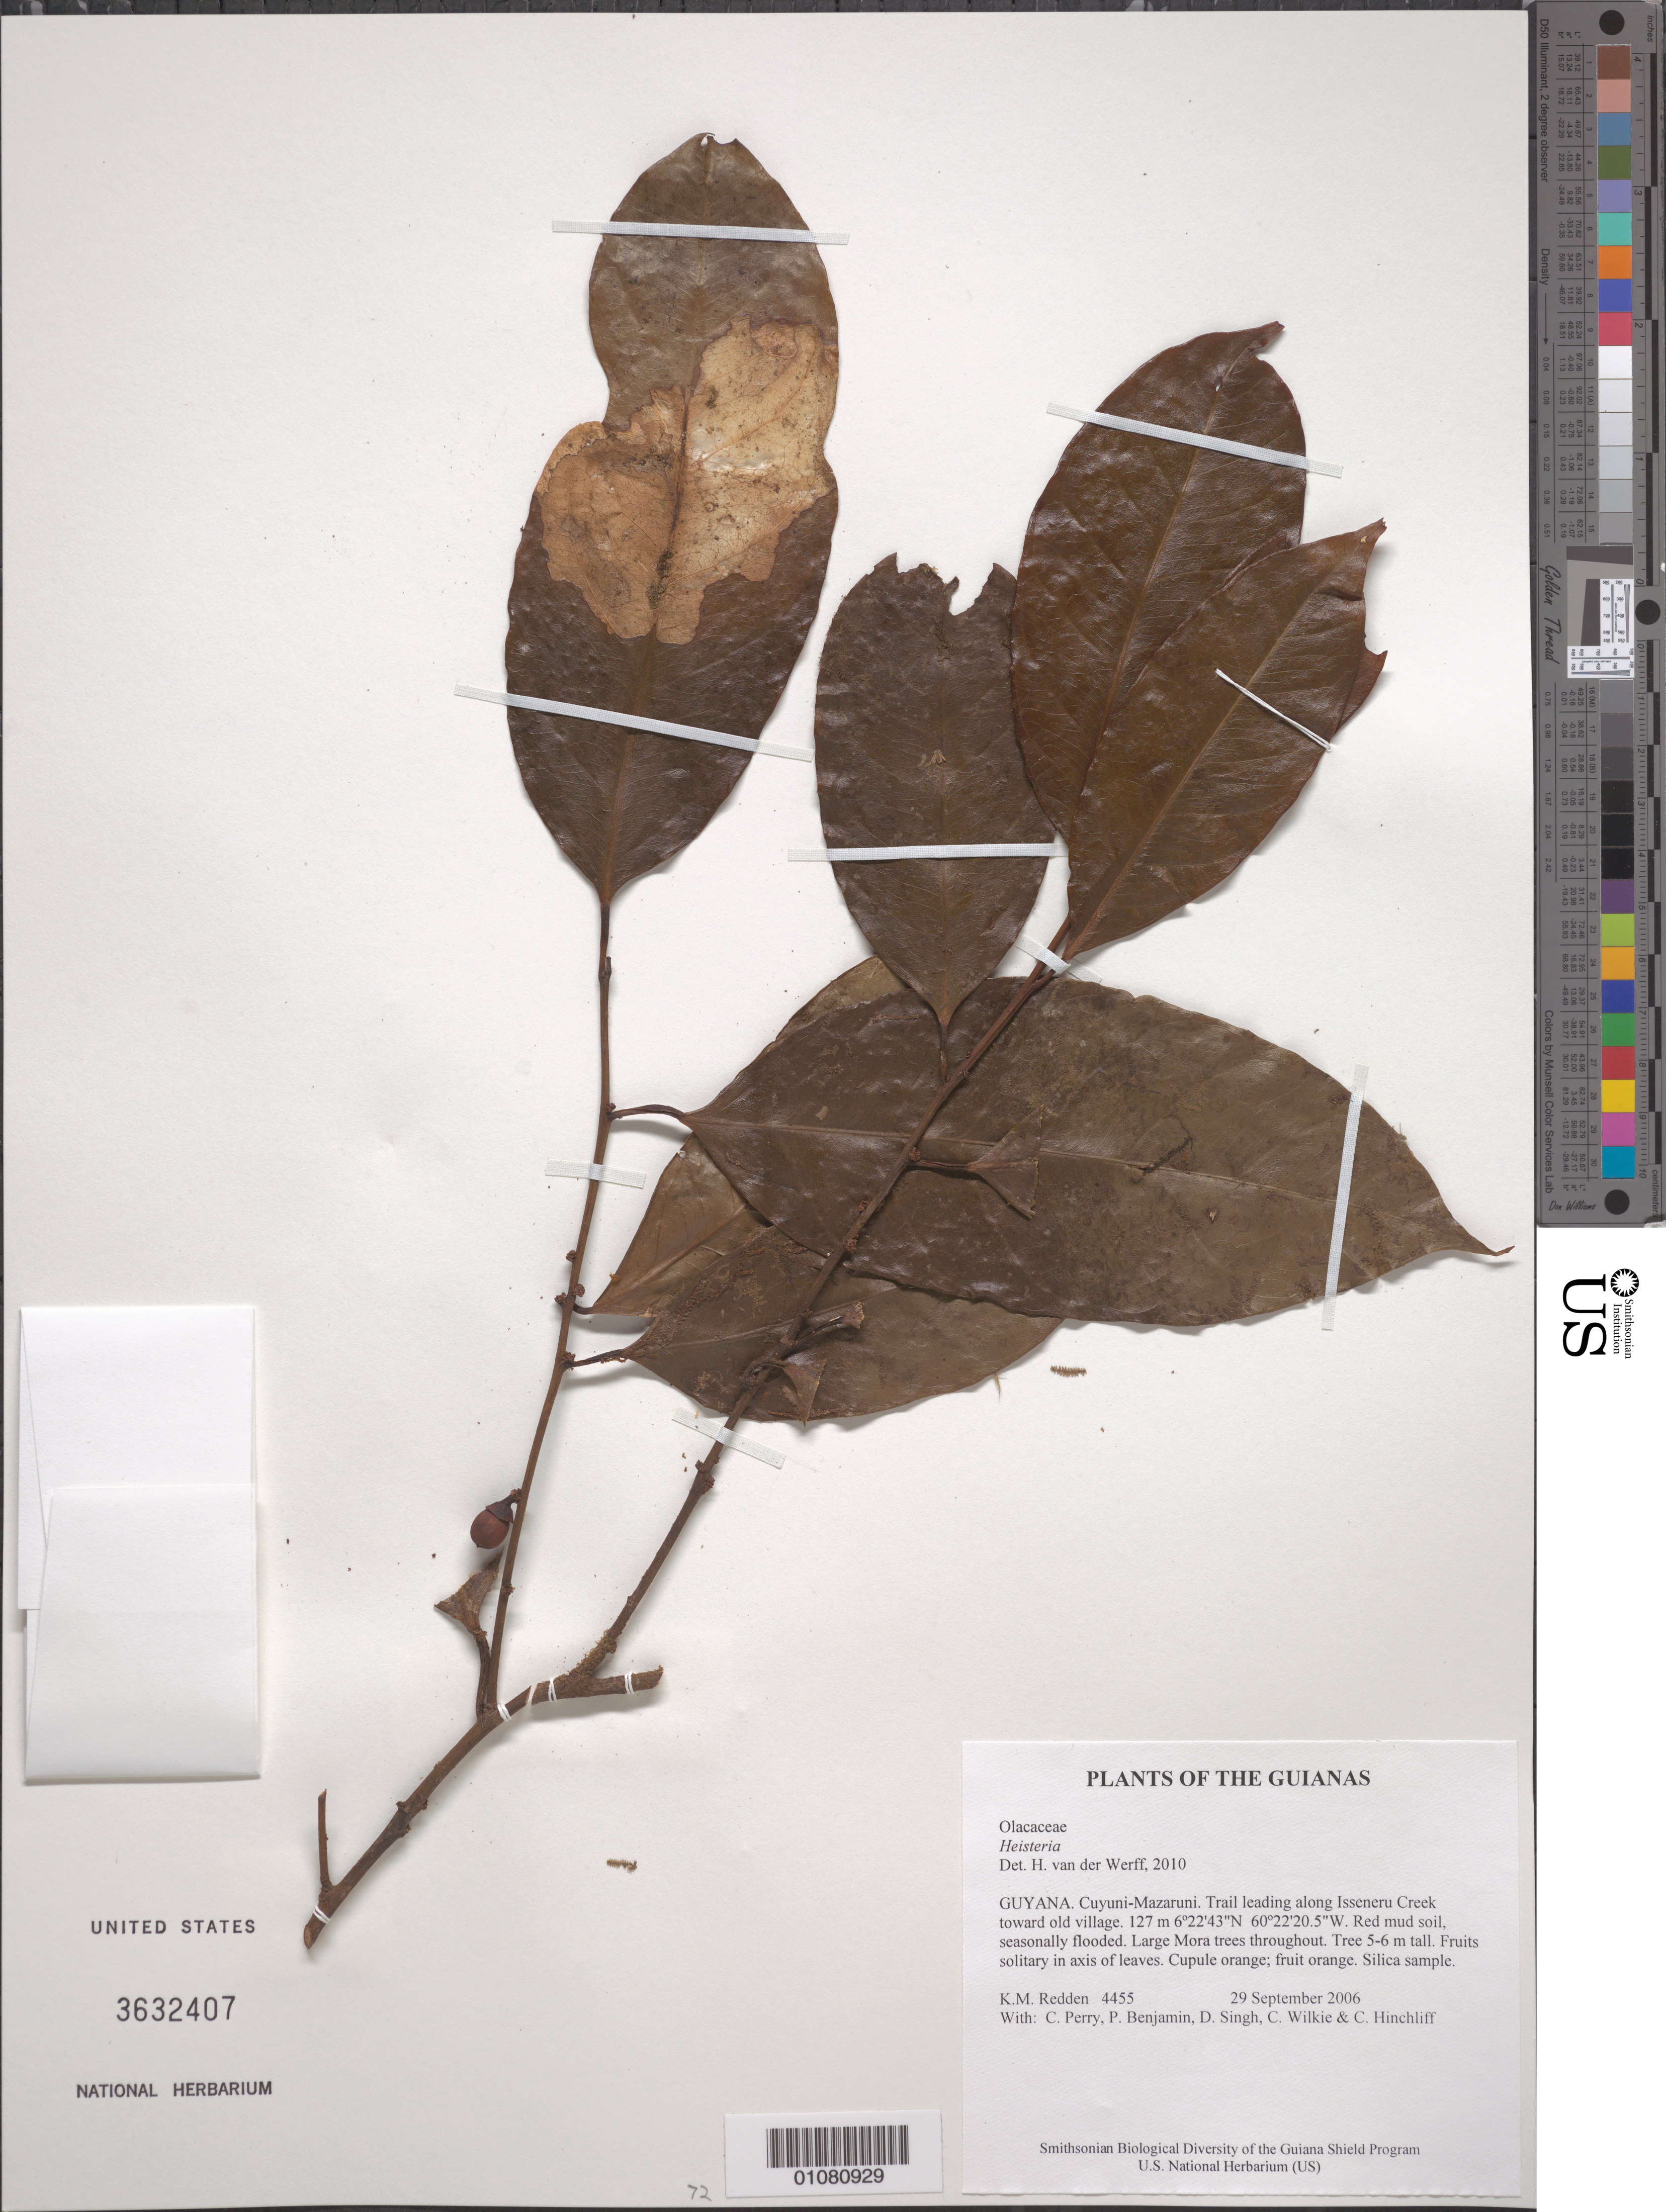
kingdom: Plantae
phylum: Tracheophyta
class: Magnoliopsida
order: Santalales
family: Erythropalaceae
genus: Heisteria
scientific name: Heisteria sp.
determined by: van der Werff, H., (MO), Missouri Botanical Garden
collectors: K. M. Redden, C. Perry, P. Benjamin, D. Singh, C. Wilkie & C. E. Hinchliff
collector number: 4455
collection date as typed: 29 September 2006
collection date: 2006-09-29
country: Guyana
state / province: Cuyuni-Mazaruni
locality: Trail leading along Isseneru Creek toward old village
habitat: Red mud soil, seasonally flooded. Large Mora trees throughout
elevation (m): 127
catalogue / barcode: US 3632407